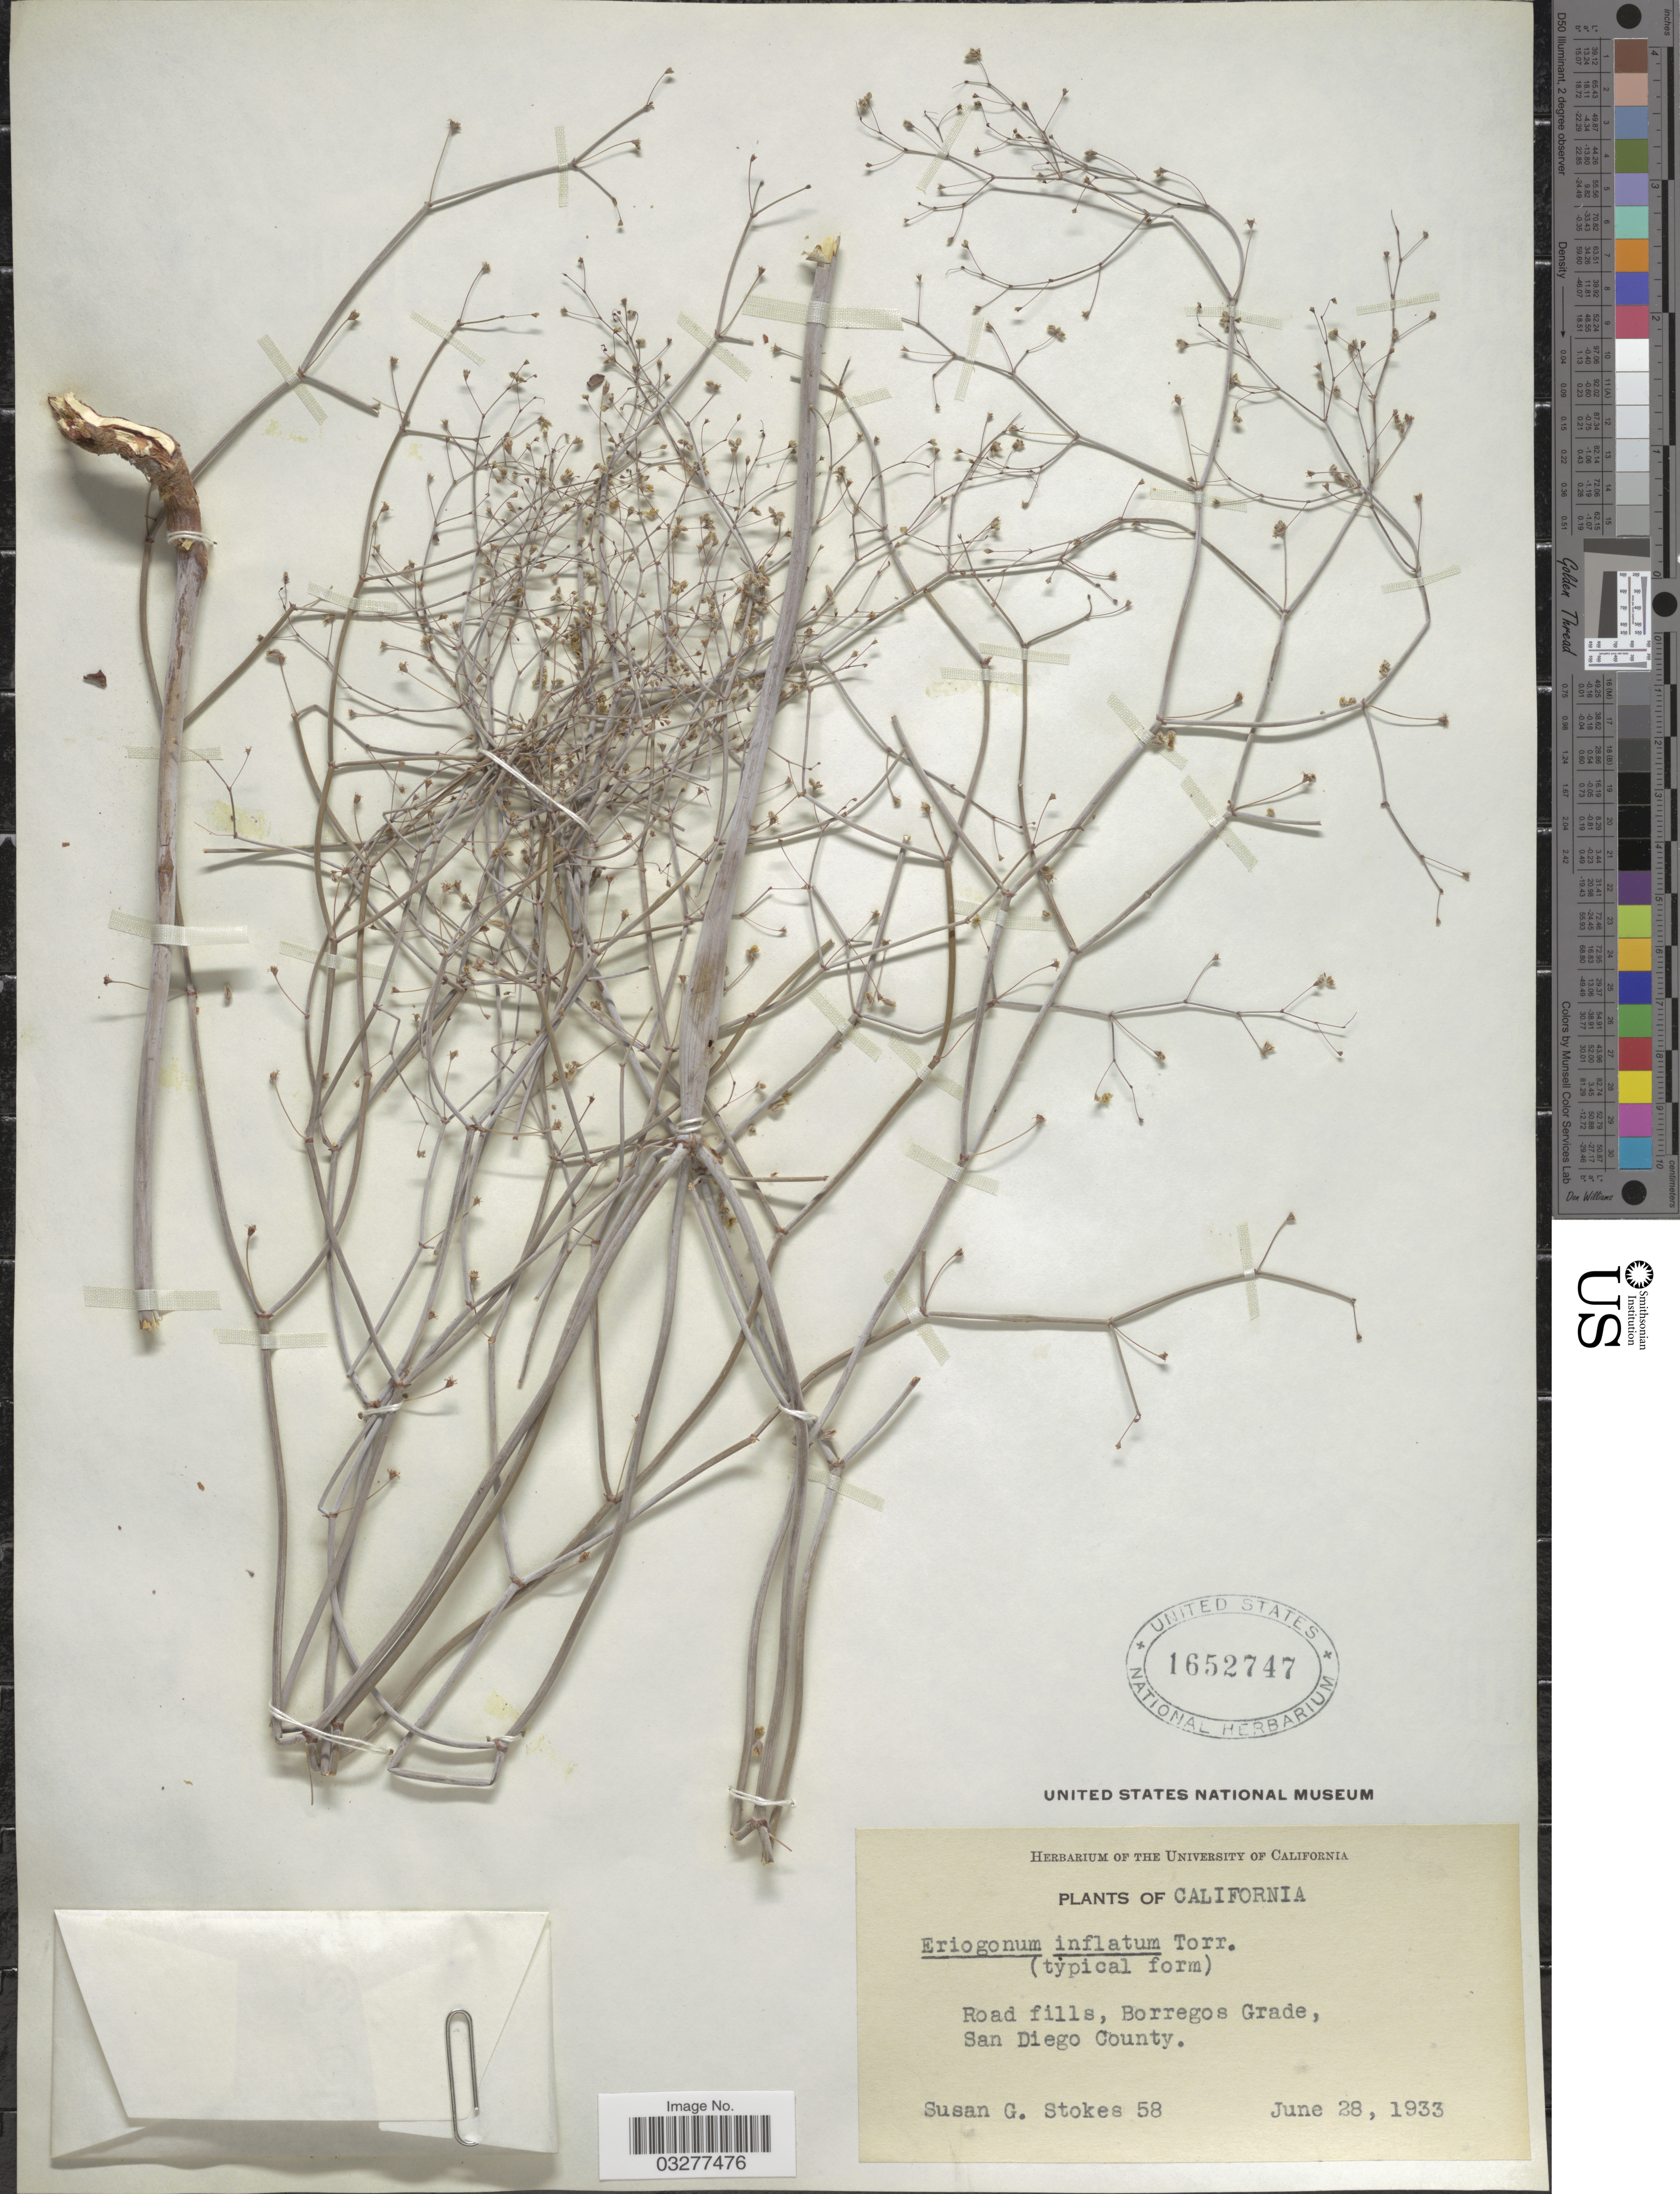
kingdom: Plantae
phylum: Tracheophyta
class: Magnoliopsida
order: Caryophyllales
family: Polygonaceae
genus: Eriogonum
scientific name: Eriogonum inflatum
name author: Torr. & Frém.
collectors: S. G. Stokes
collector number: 58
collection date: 1933-06-28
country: United States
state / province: California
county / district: San Diego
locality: Borregos Grade, San Diego County.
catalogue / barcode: US 1652747